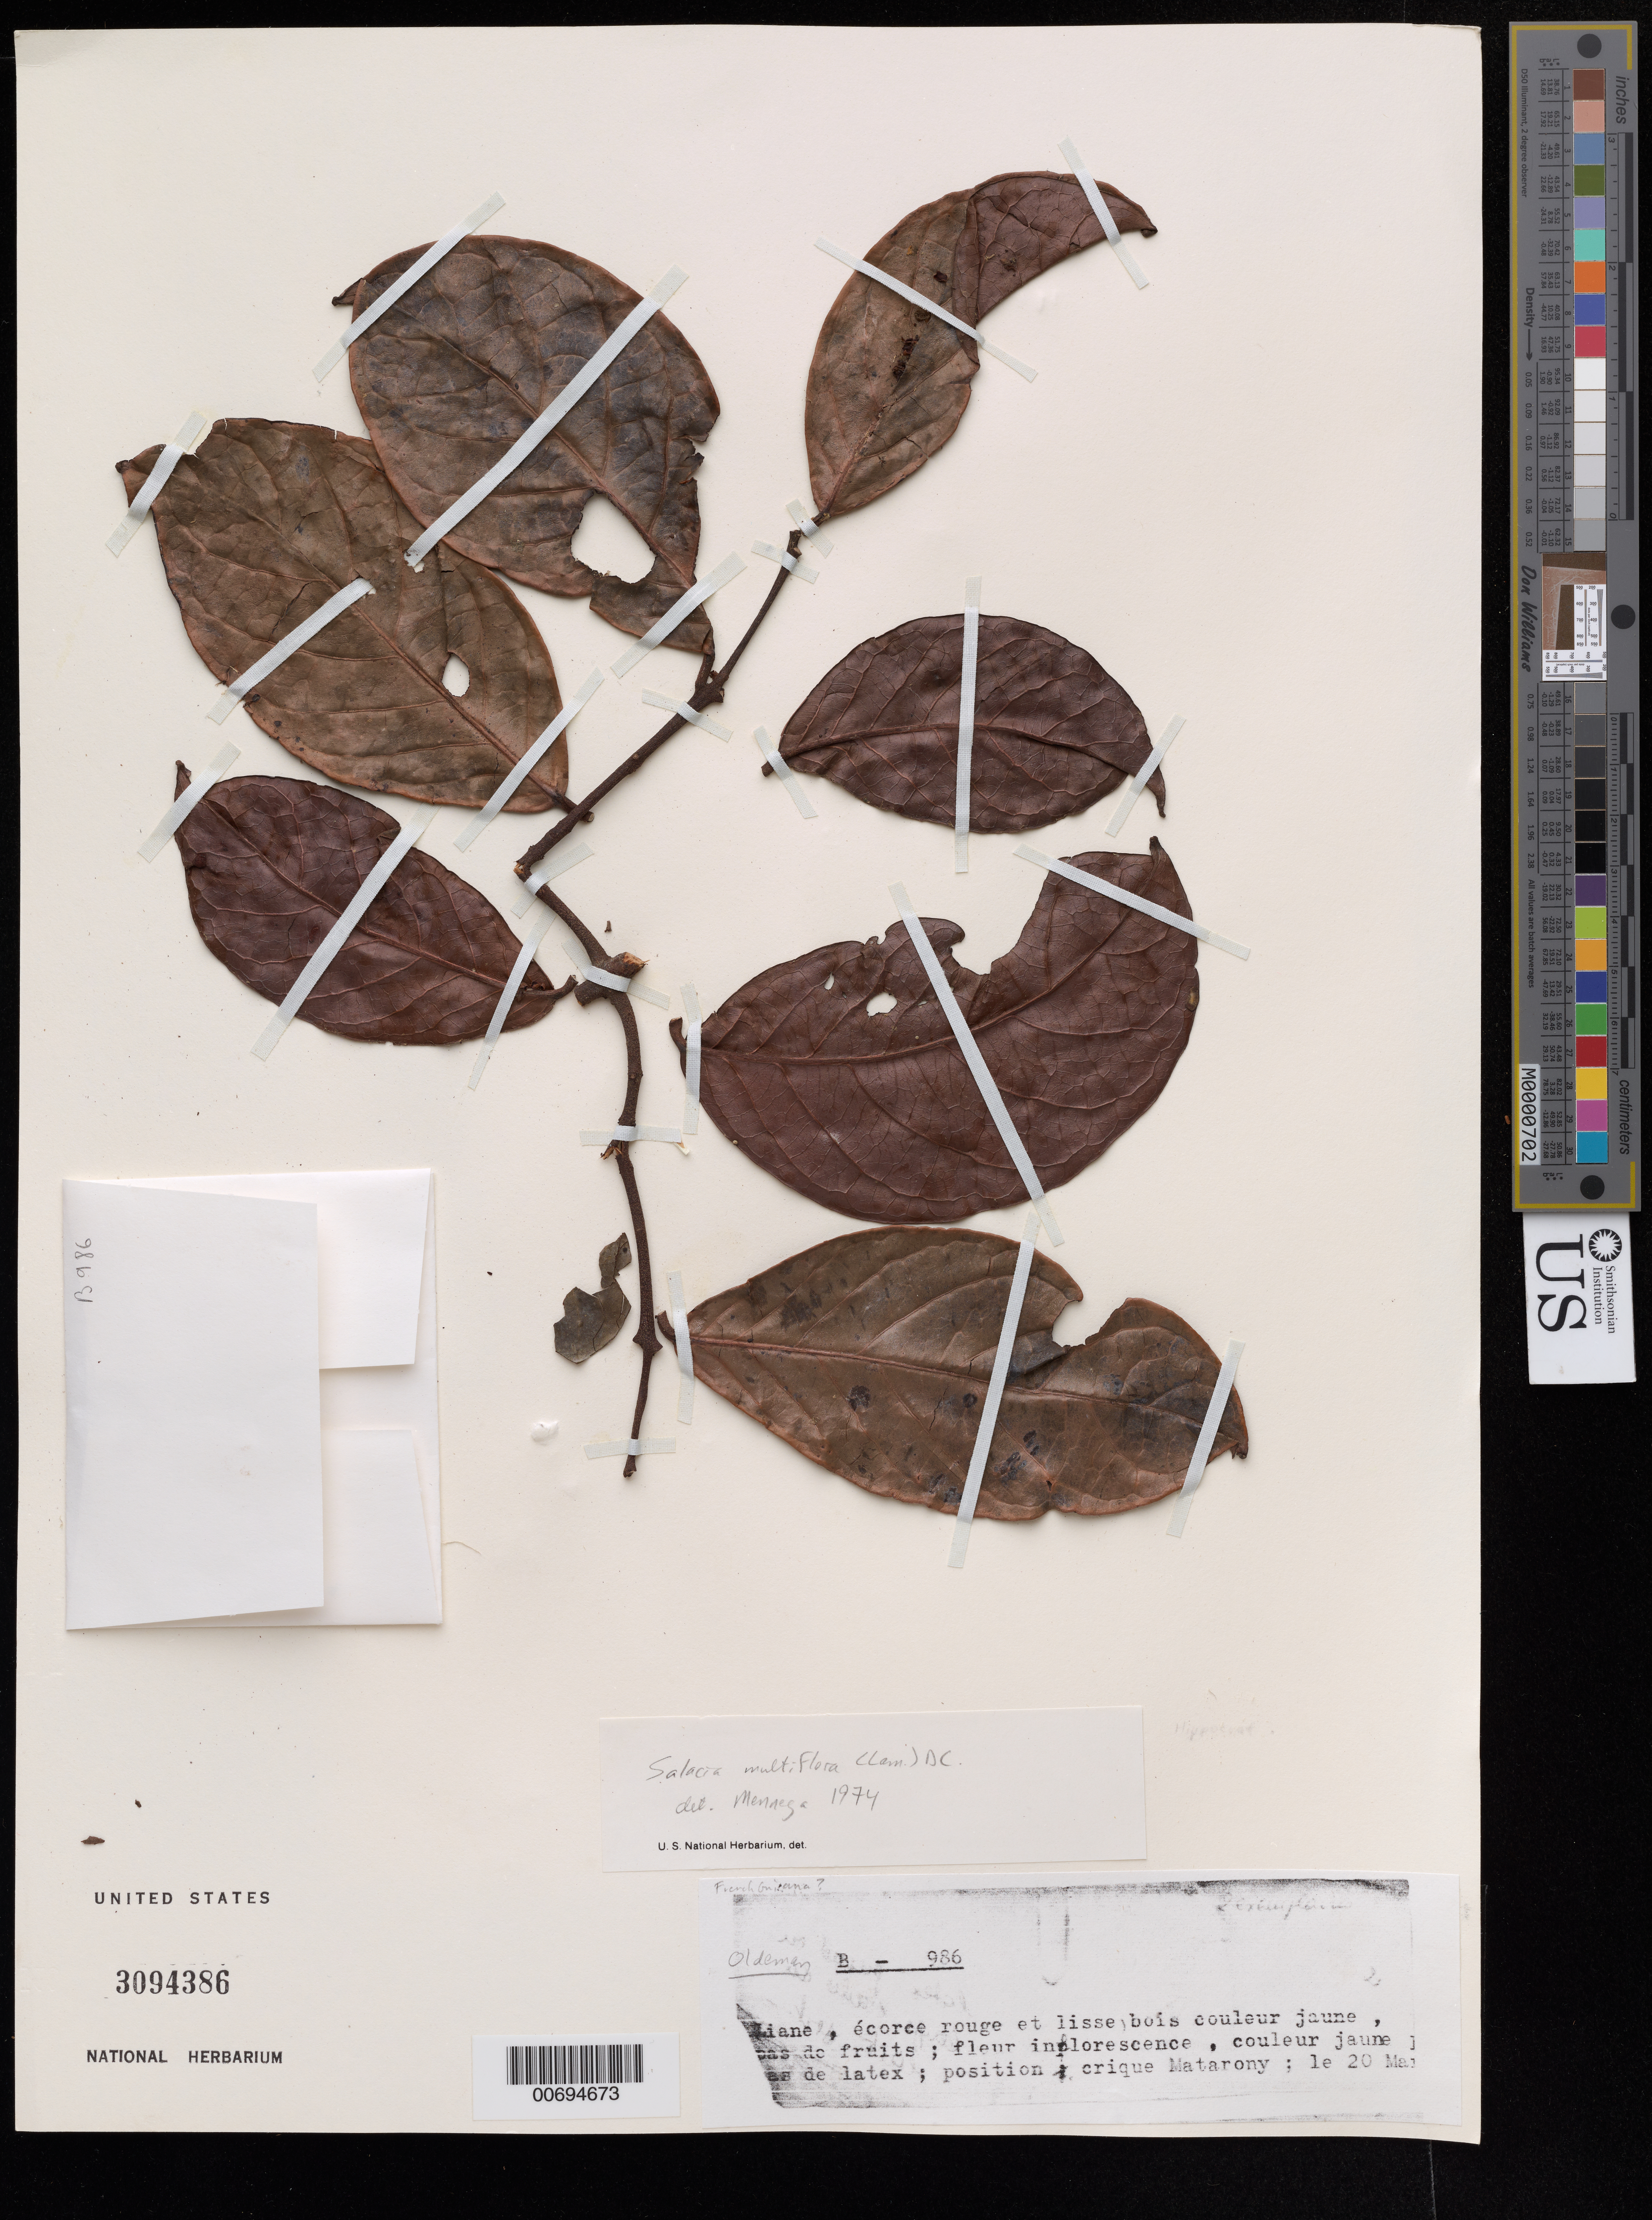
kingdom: Plantae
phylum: Tracheophyta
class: Magnoliopsida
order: Celastrales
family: Celastraceae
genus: Salacia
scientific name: Salacia multiflora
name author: (Lam.) DC.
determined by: Mennega, A. M. W.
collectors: R. Oldeman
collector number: B 986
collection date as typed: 20-Mar-67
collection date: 1967-03-20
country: French Guiana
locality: Crique Matarony, basse Approuague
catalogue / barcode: US 3094386